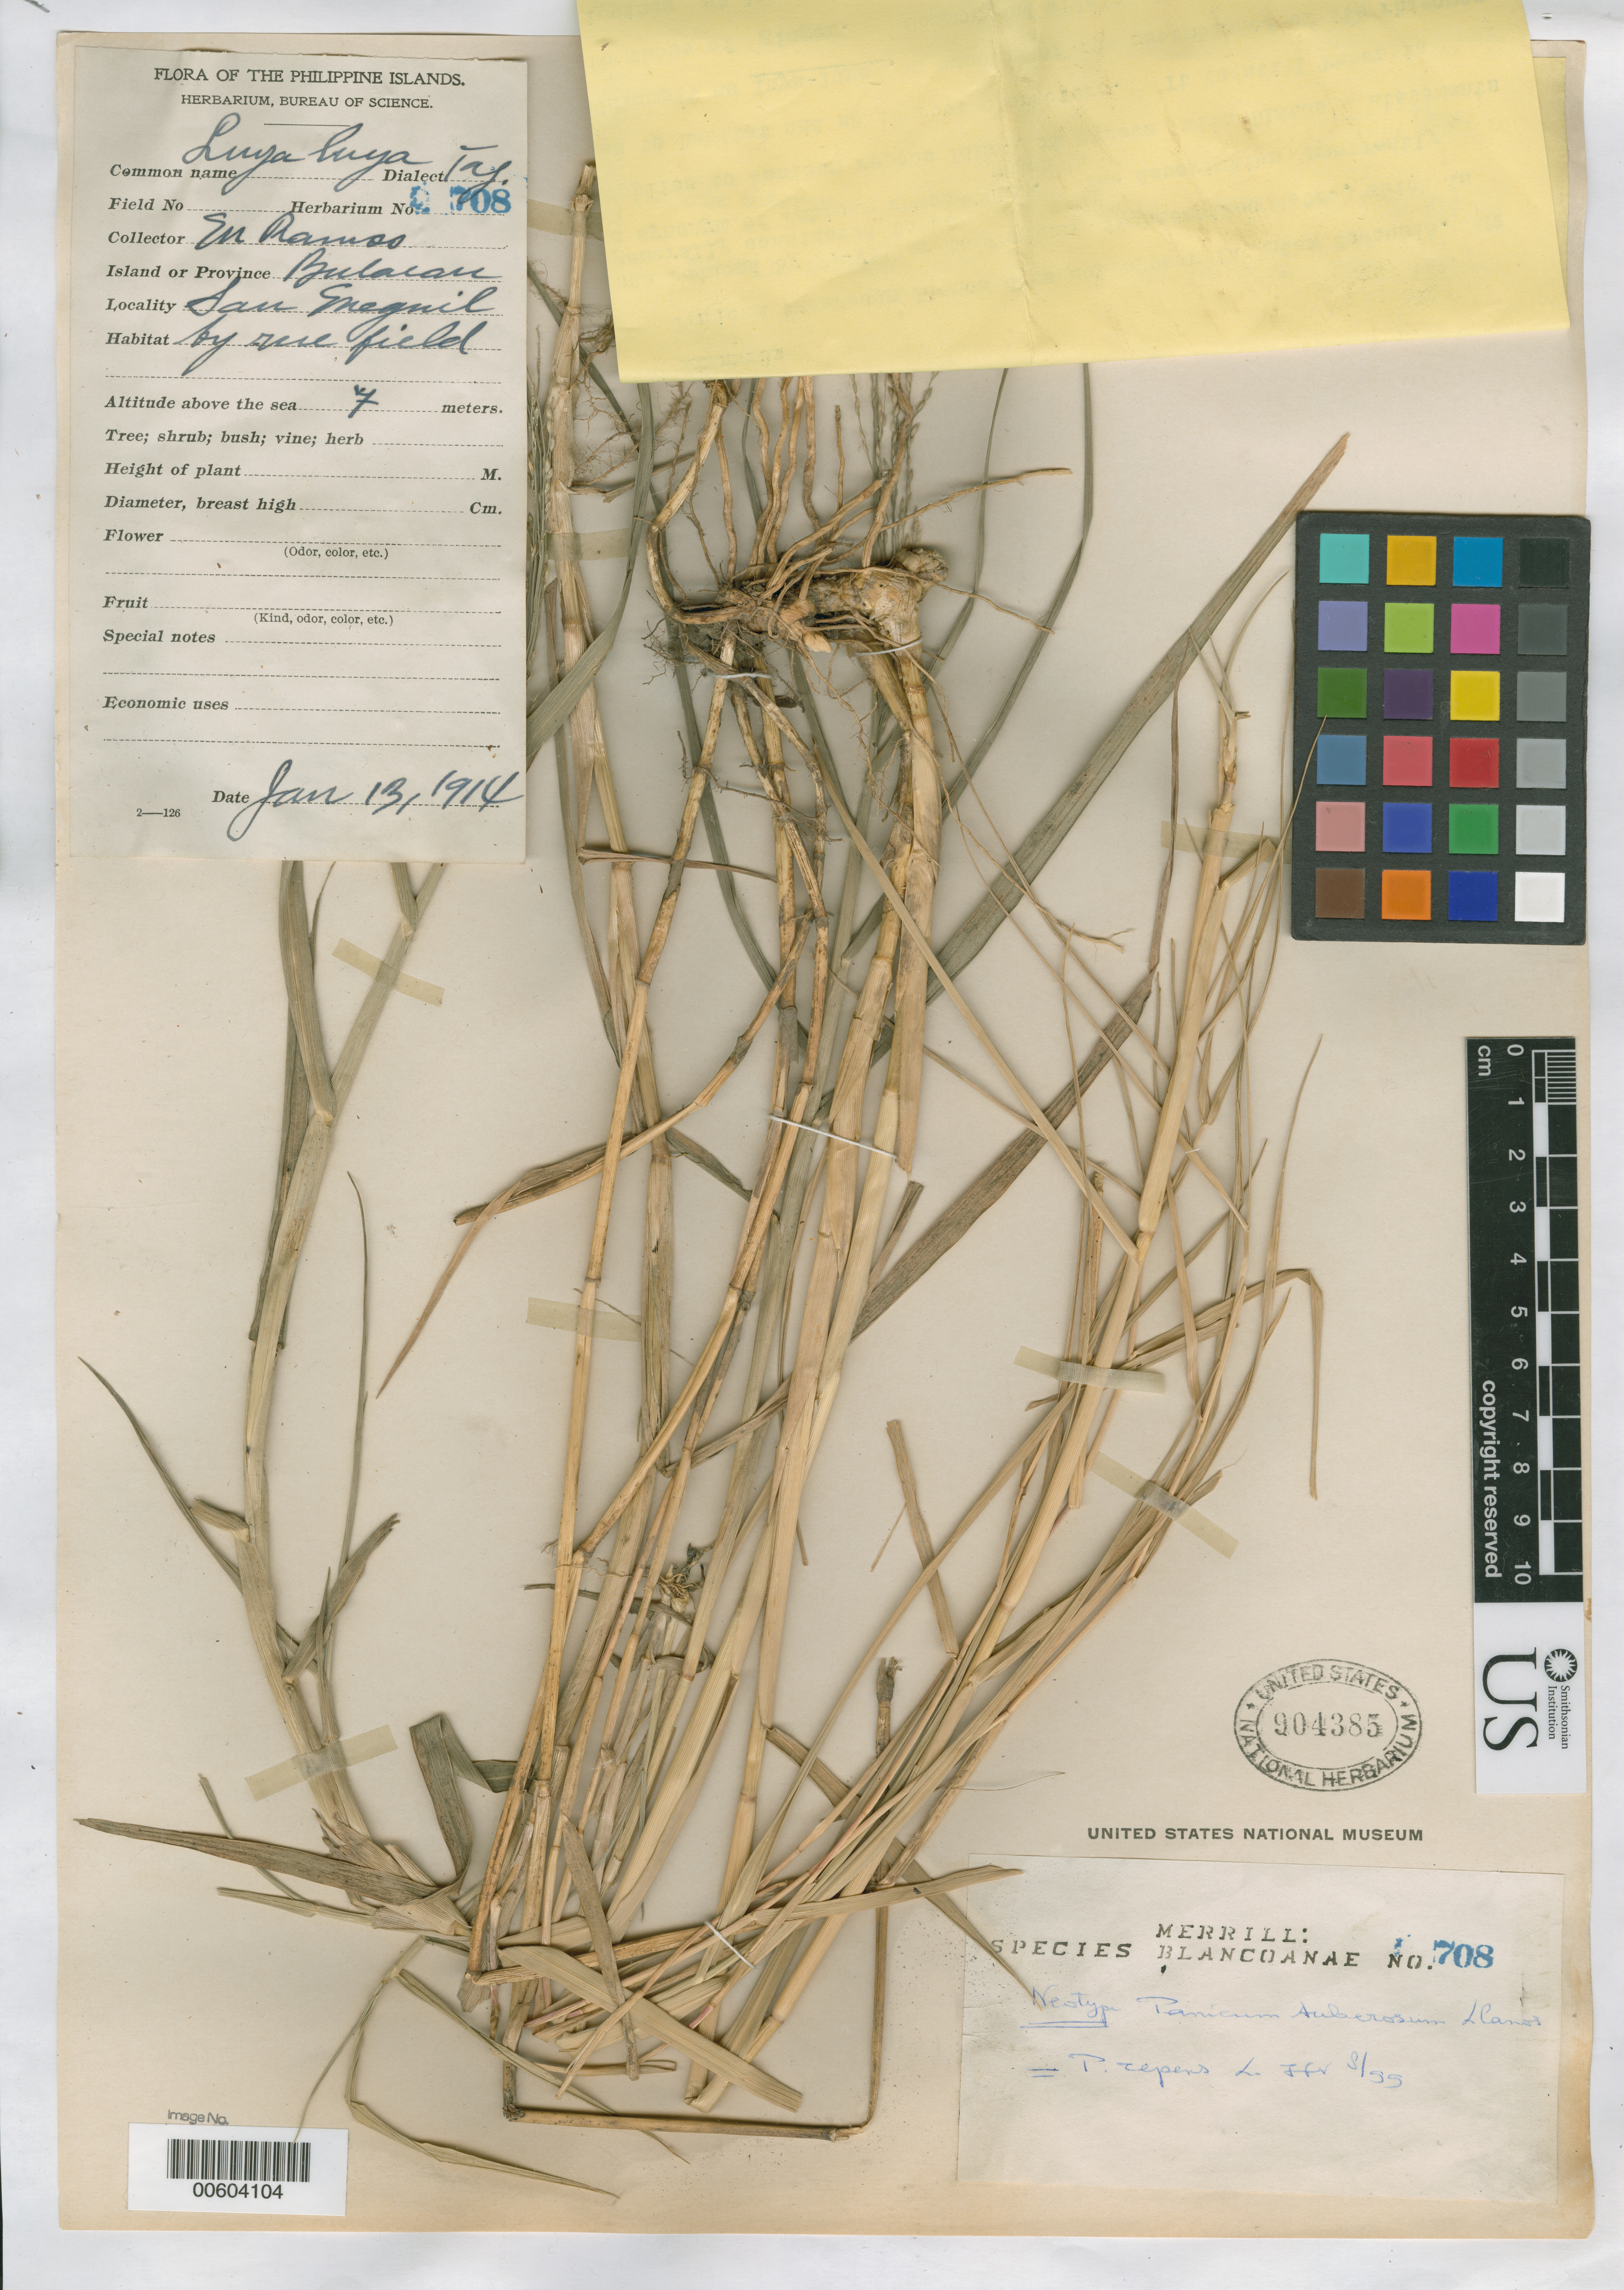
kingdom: Plantae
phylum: Tracheophyta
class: Liliopsida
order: Poales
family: Poaceae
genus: Panicum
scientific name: Panicum tuberosum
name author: Llanos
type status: Isoneotype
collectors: M. Ramos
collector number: Sp. Blancoan. 0708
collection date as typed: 13 Jun 1914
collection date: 1914-06-13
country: Philippines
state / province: Central Luzon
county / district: Bulacan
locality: San Meguil.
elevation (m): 7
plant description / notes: Common name: Luya luya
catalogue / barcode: US 904385